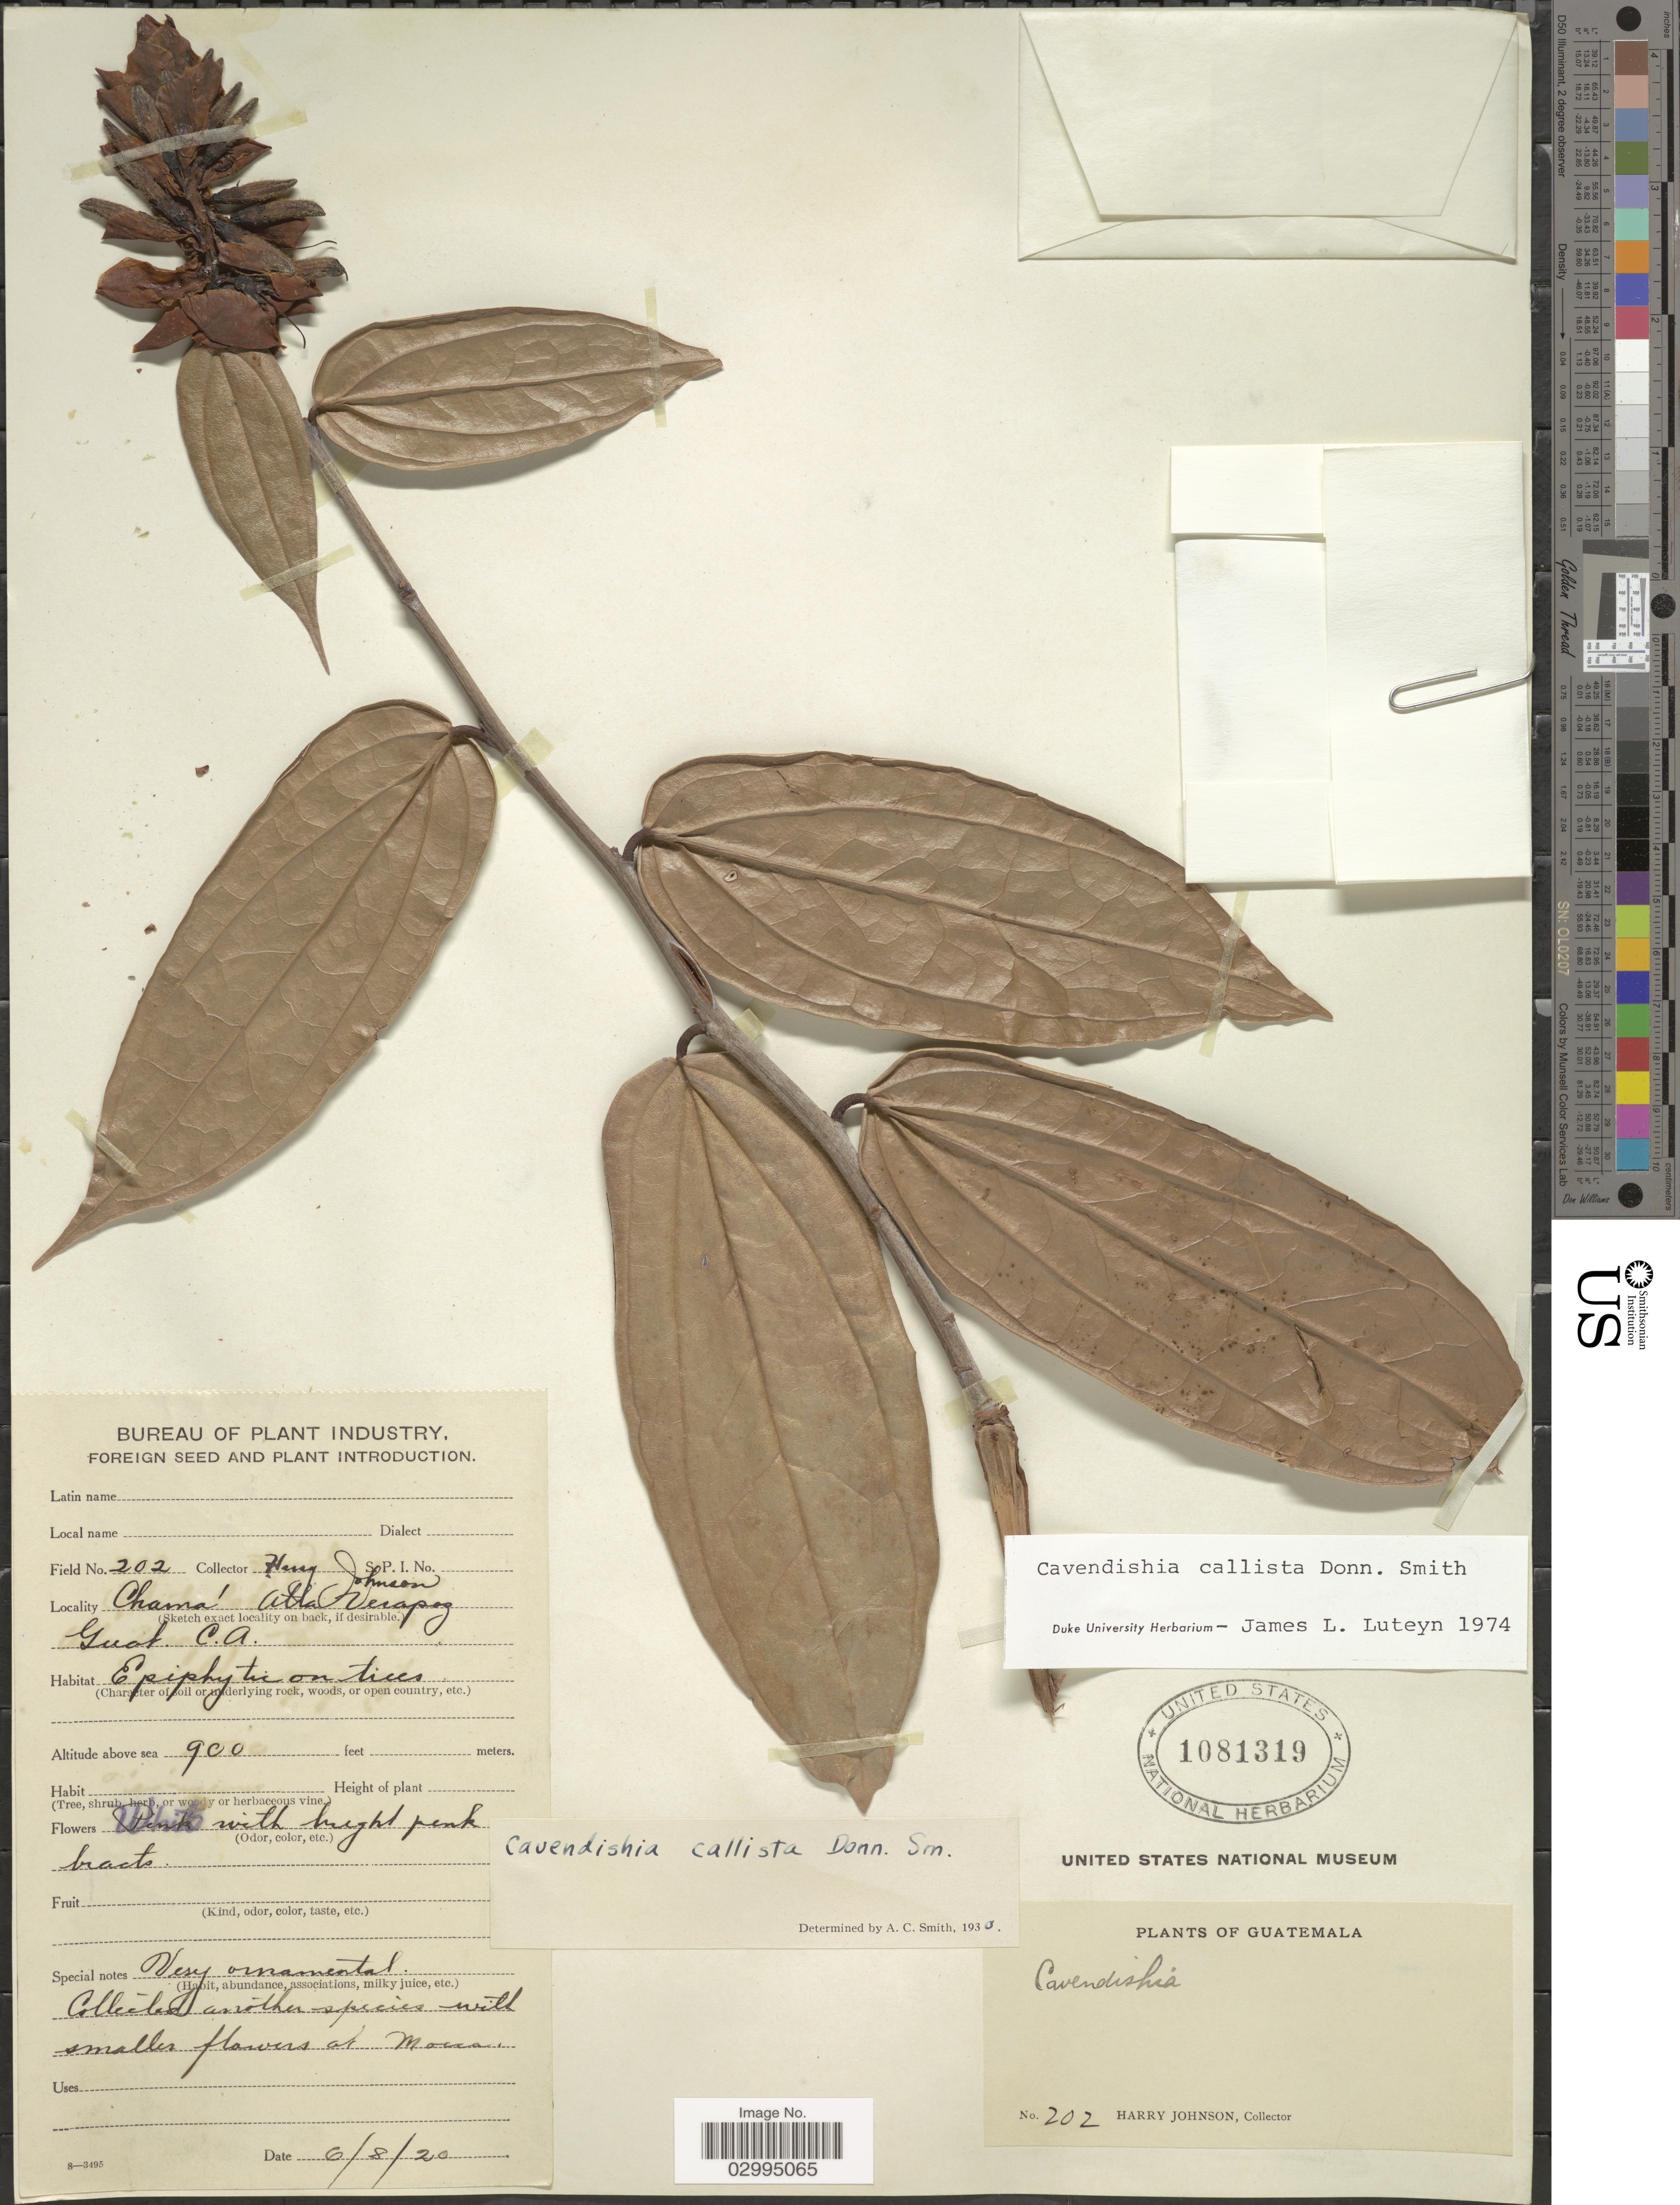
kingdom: Plantae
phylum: Tracheophyta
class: Magnoliopsida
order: Ericales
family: Ericaceae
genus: Cavendishia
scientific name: Cavendishia callista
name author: Donn. Sm.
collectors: H. Johnson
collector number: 202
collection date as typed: Transcribed d/m/y: 6/8/20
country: Guatemala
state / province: Alta Verapaz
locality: Chama. Guat. C. A.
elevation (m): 274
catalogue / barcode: US 1081319